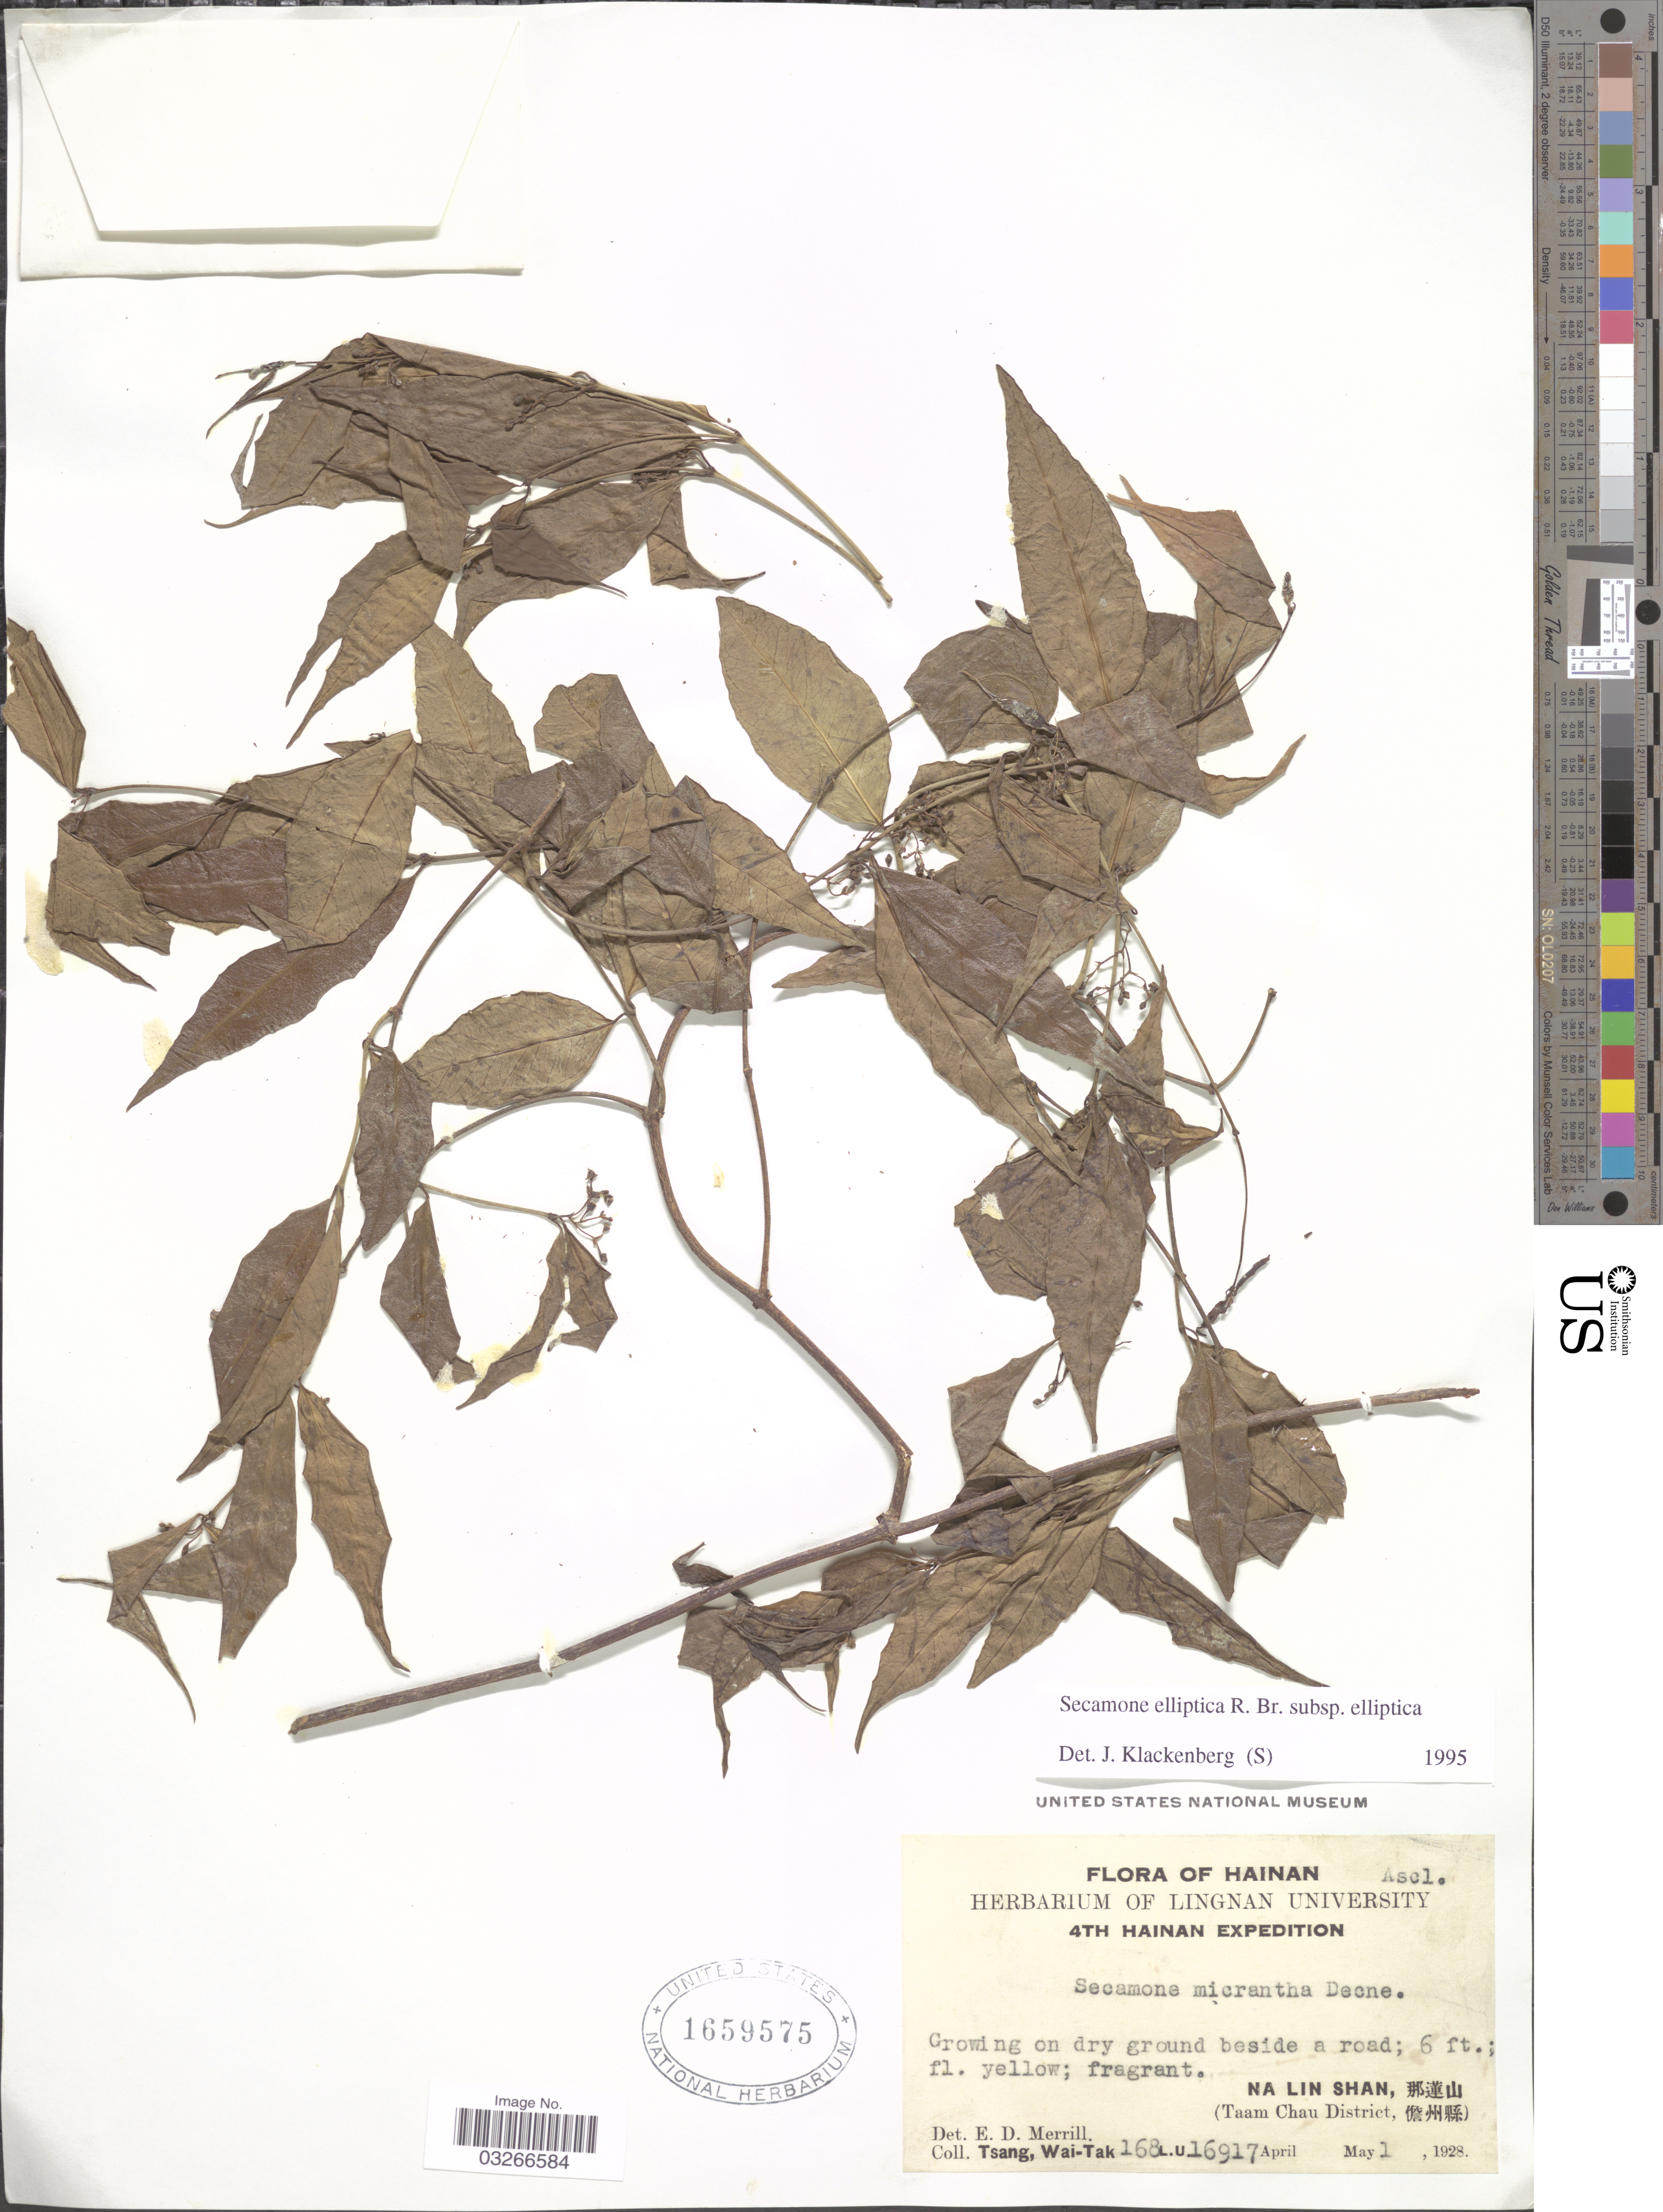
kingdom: Plantae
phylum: Tracheophyta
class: Magnoliopsida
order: Gentianales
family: Apocynaceae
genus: Secamone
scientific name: Secamone elliptica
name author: R. Br.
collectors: W. T. Tsang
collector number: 168L.U16917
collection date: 1928-05-01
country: China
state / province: Hainan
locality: Na Lin Shan, X. (Taam Cau District, X).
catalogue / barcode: US 1659575